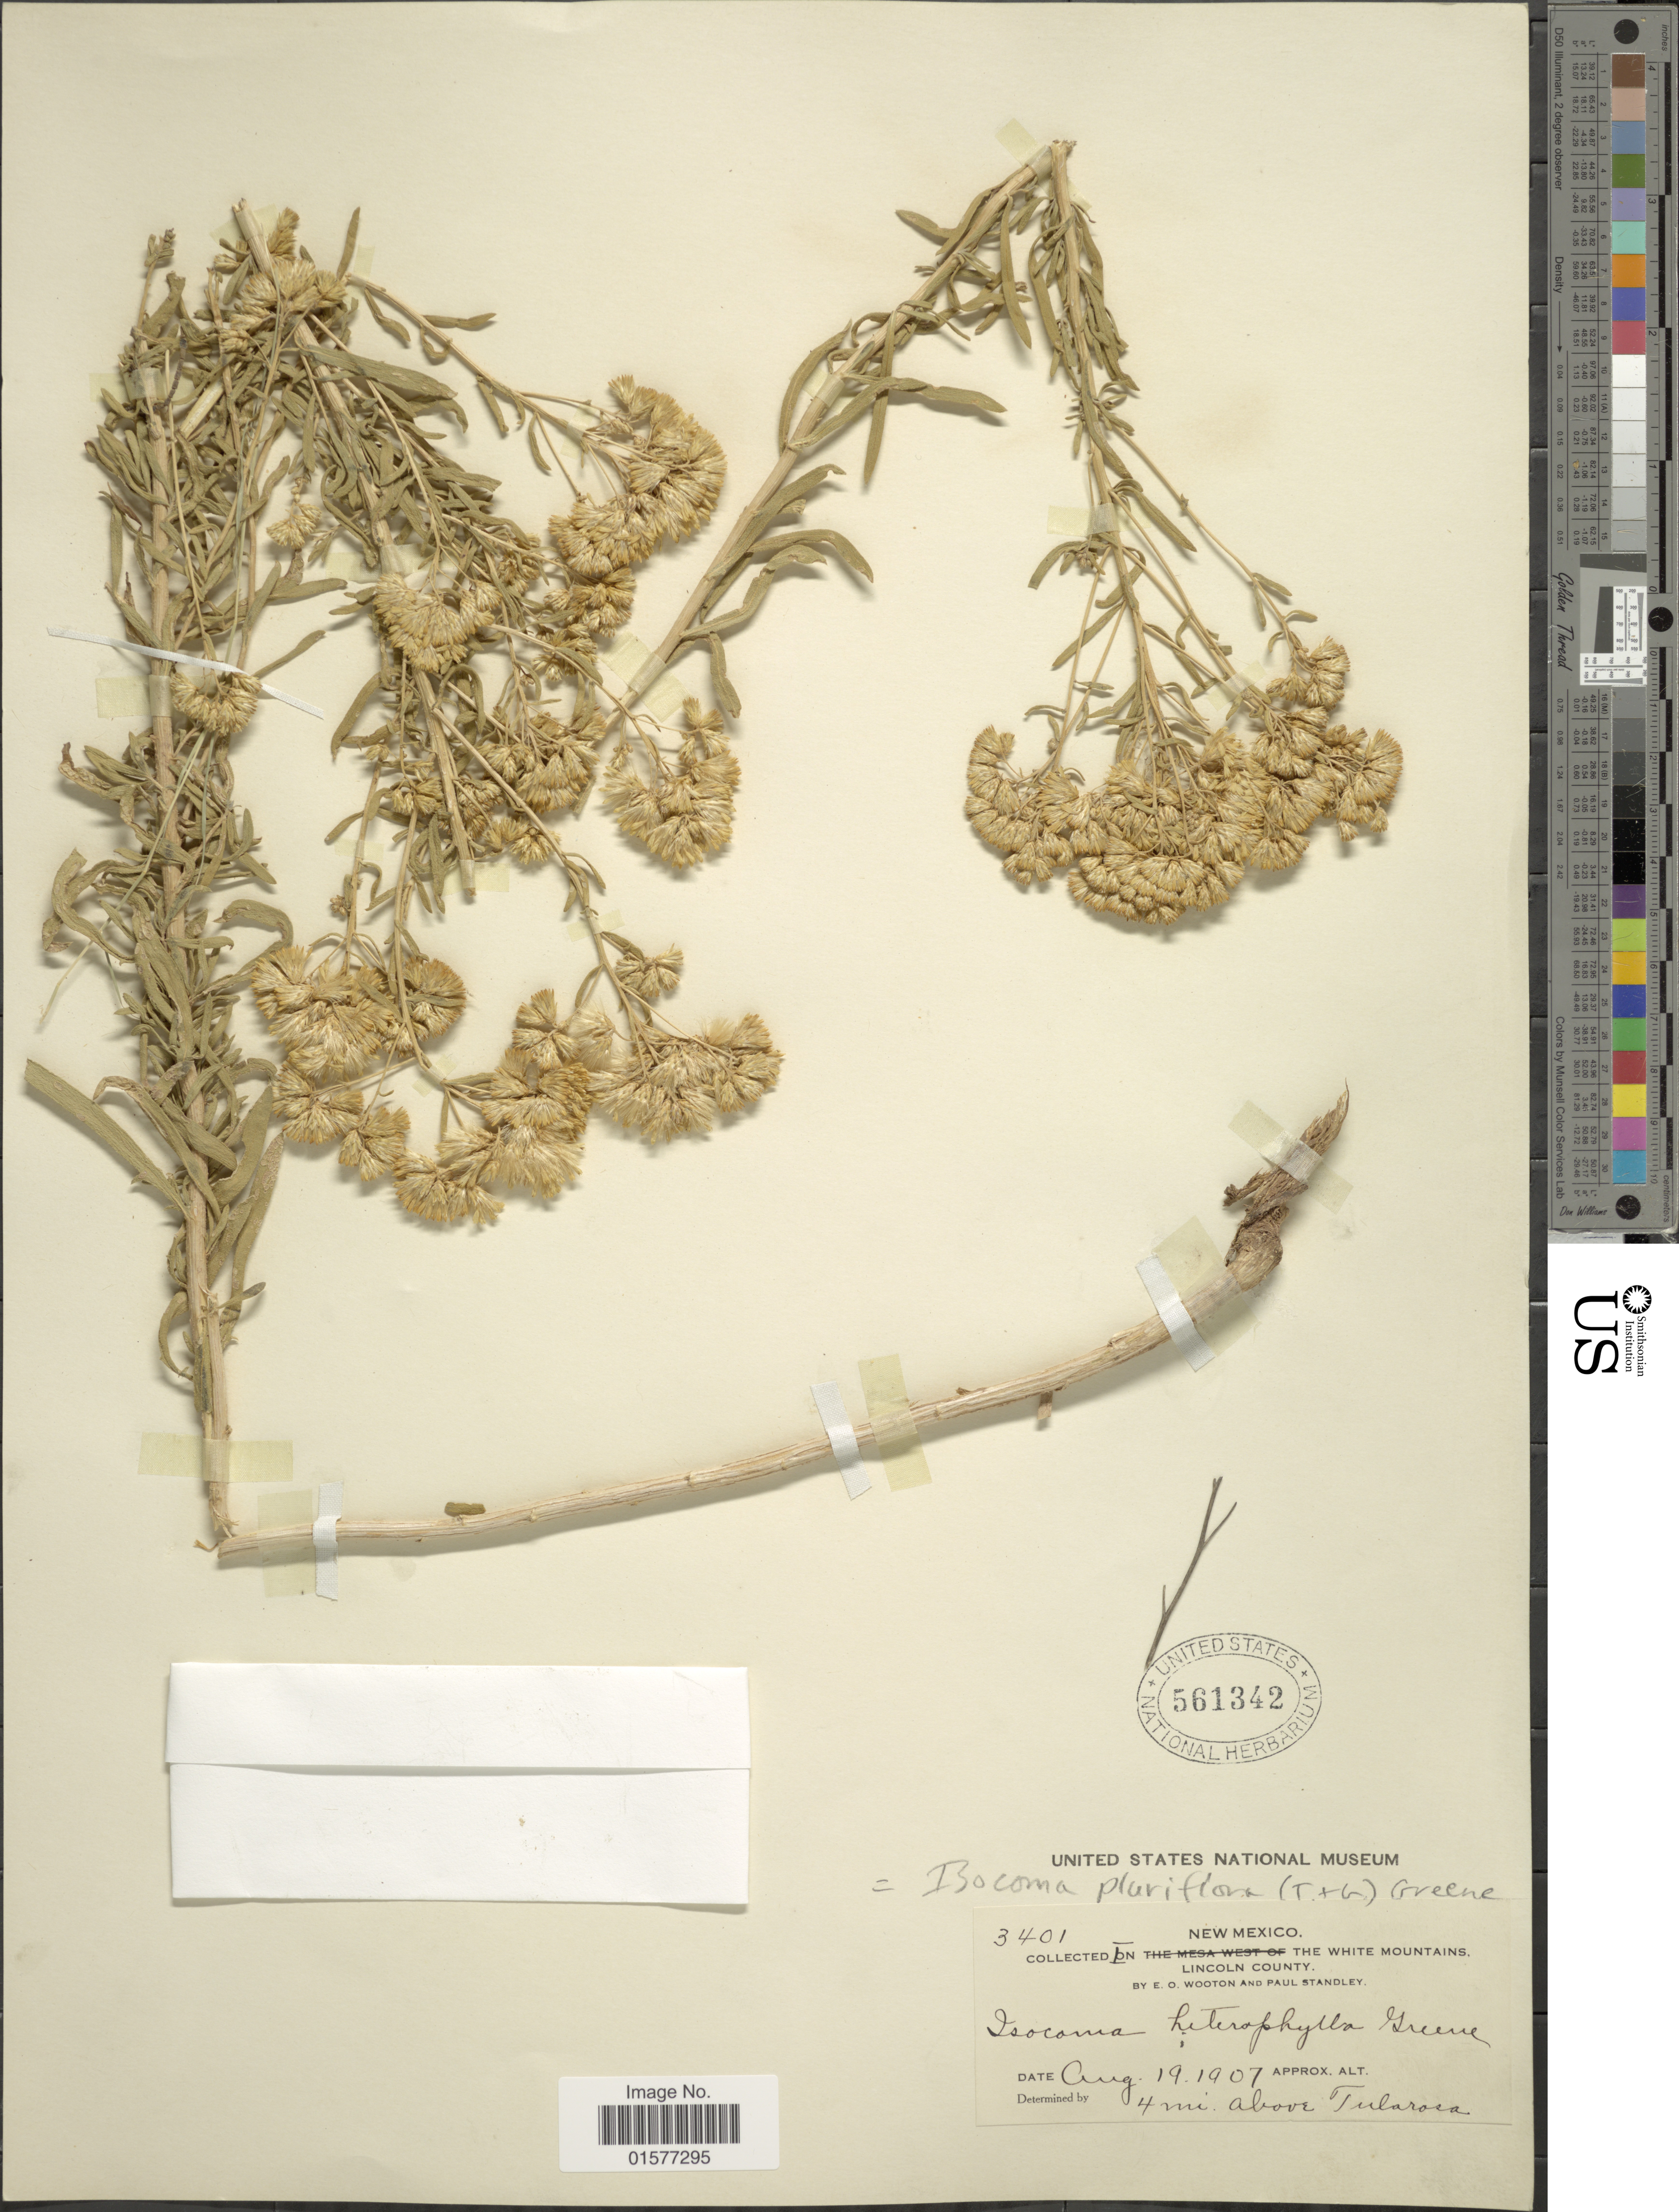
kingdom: Plantae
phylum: Tracheophyta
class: Magnoliopsida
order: Asterales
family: Asteraceae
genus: Isocoma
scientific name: Isocoma pluriflora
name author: (Torr. & A. Gray) Greene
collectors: E. O. Wooton & P. C. Standley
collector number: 3401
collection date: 1907-08-19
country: United States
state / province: New Mexico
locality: Collected in the White Mountains, Lincoln County, 4 mi. above Tularosa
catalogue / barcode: US 561342